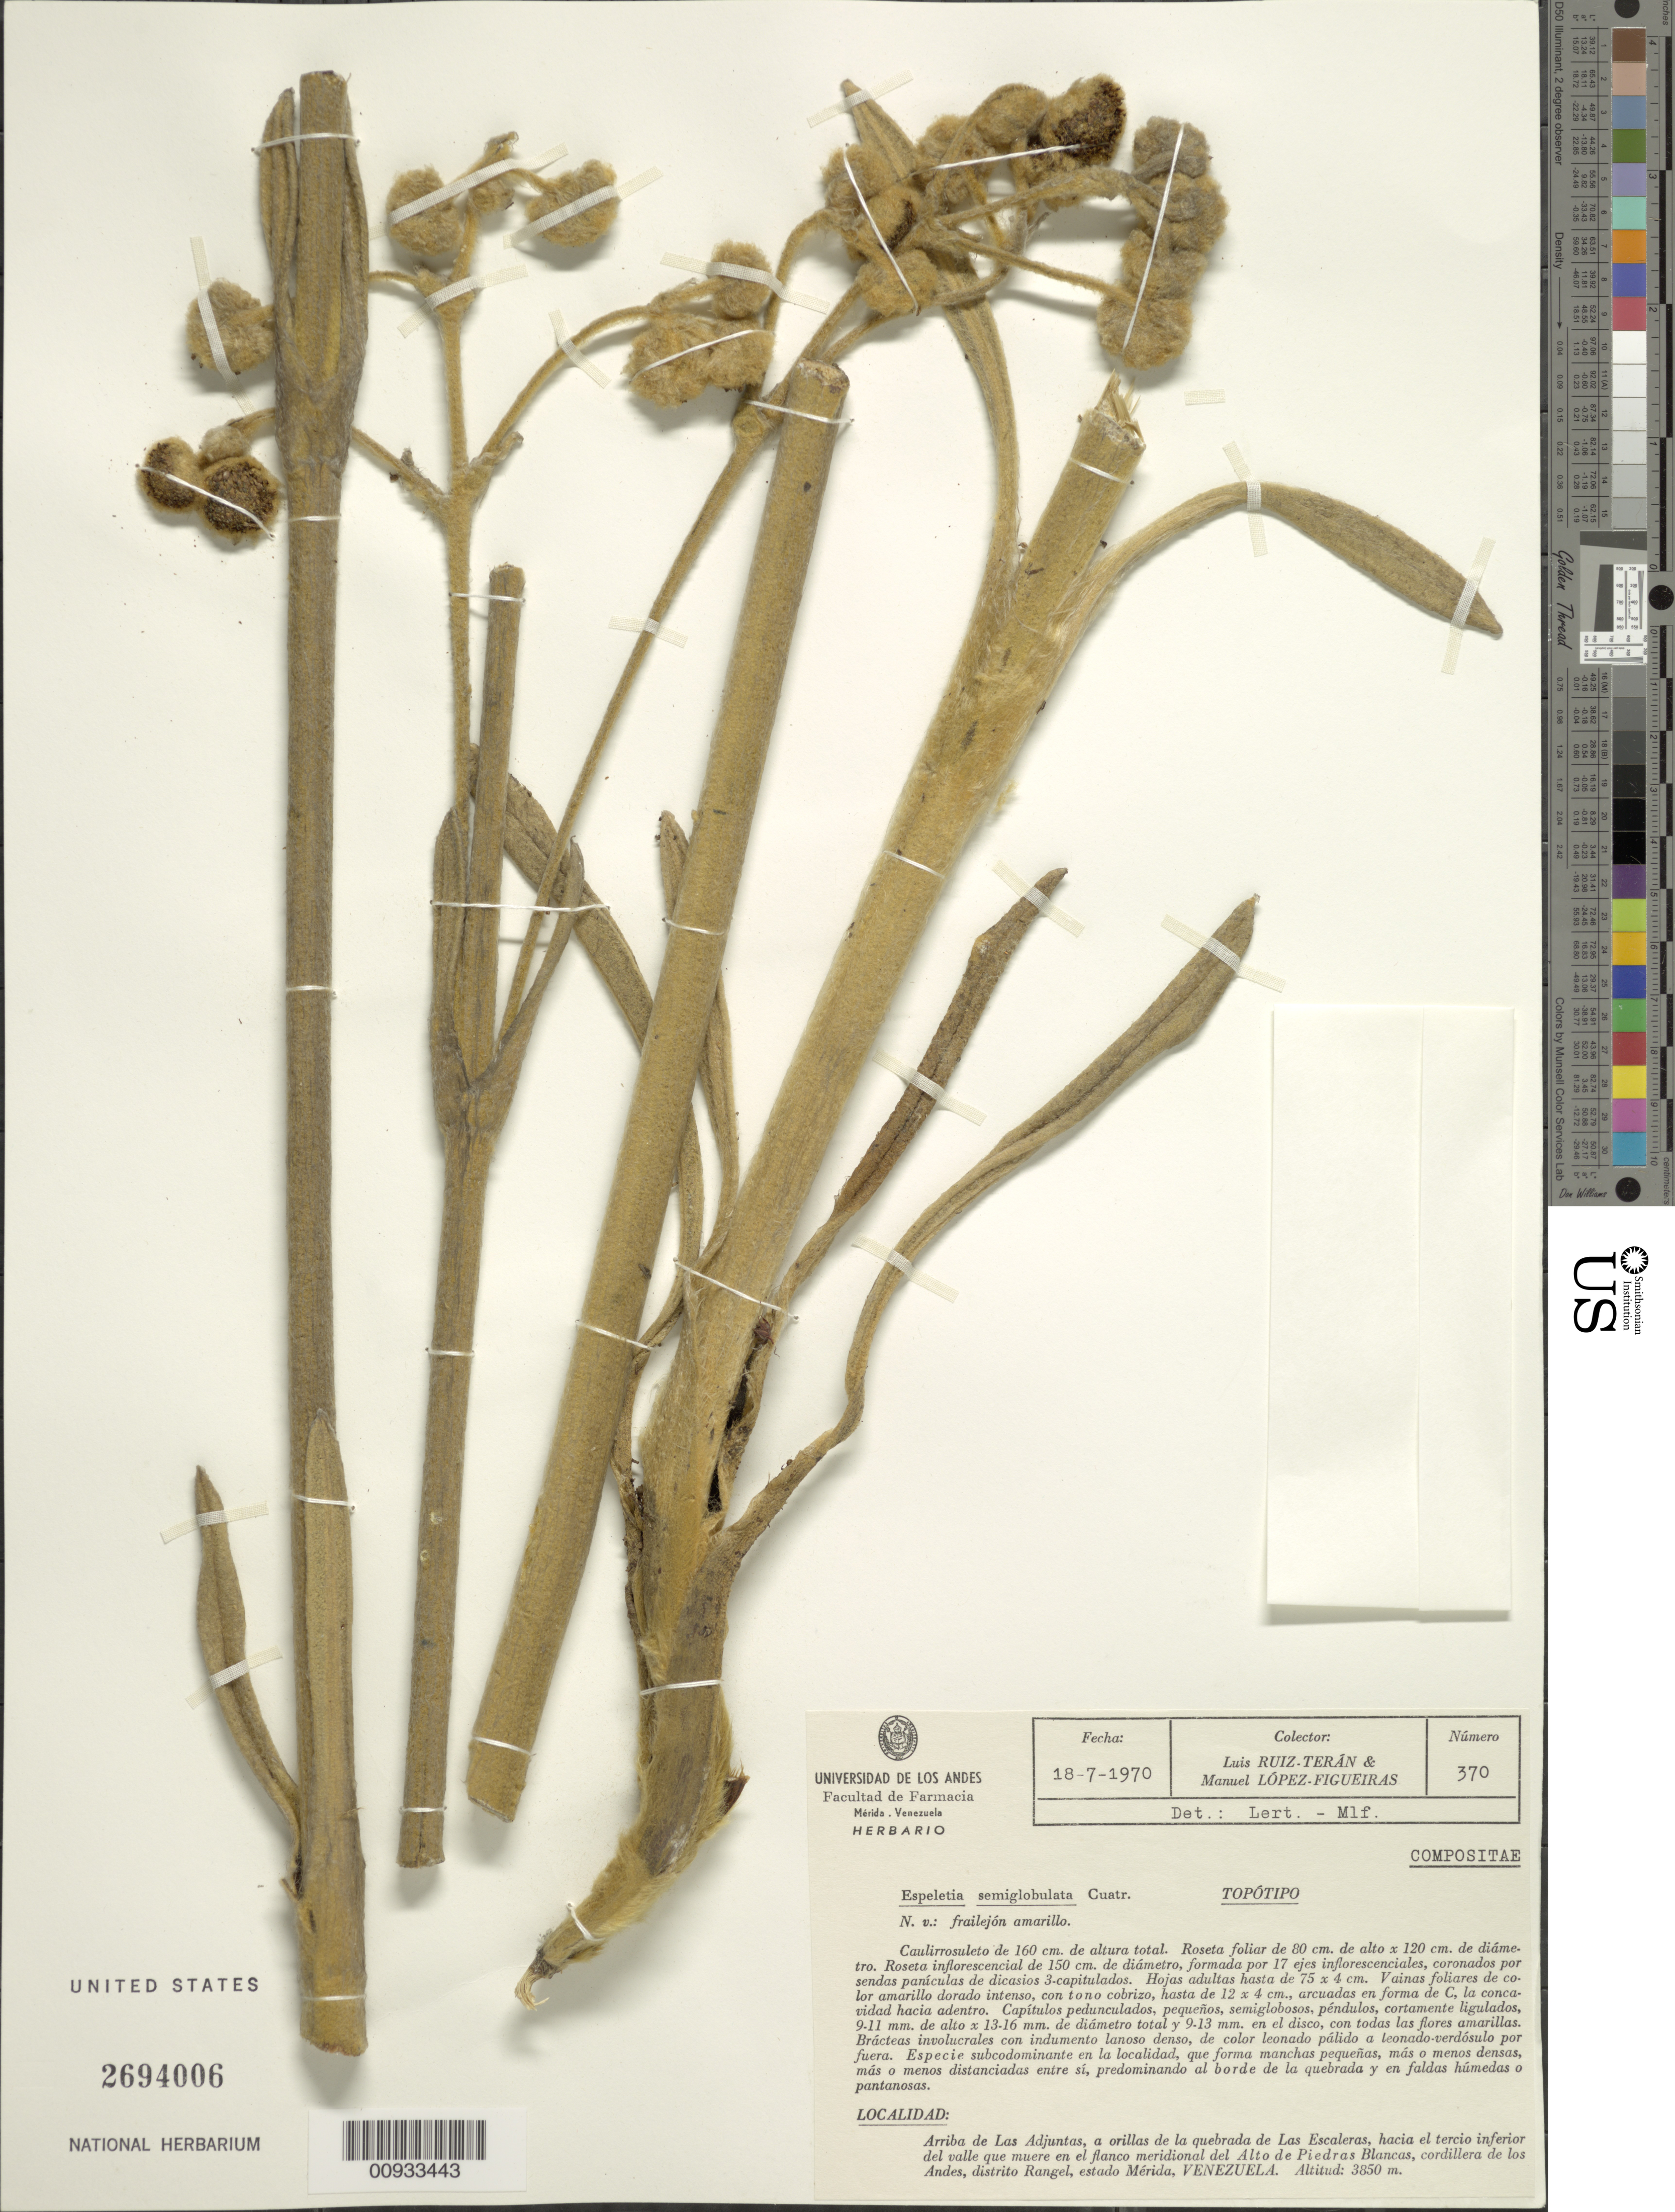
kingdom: Plantae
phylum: Tracheophyta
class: Magnoliopsida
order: Asterales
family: Asteraceae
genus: Espeletia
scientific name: Espeletia semiglobulata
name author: Cuatrec.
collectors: L. Teran & M. López Figueiras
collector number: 370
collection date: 1970-07-18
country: Venezuela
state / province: Mérida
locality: Arriba deLas Adjuntas, a orillas de la quebrada de Las Escaleras, hacia el tercio inferior del valle que muere en el flanco meridional del Alto de Piedras Blancas, Cordillera de Los Andes, Distrito Rangel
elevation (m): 3850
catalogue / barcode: US 2694006